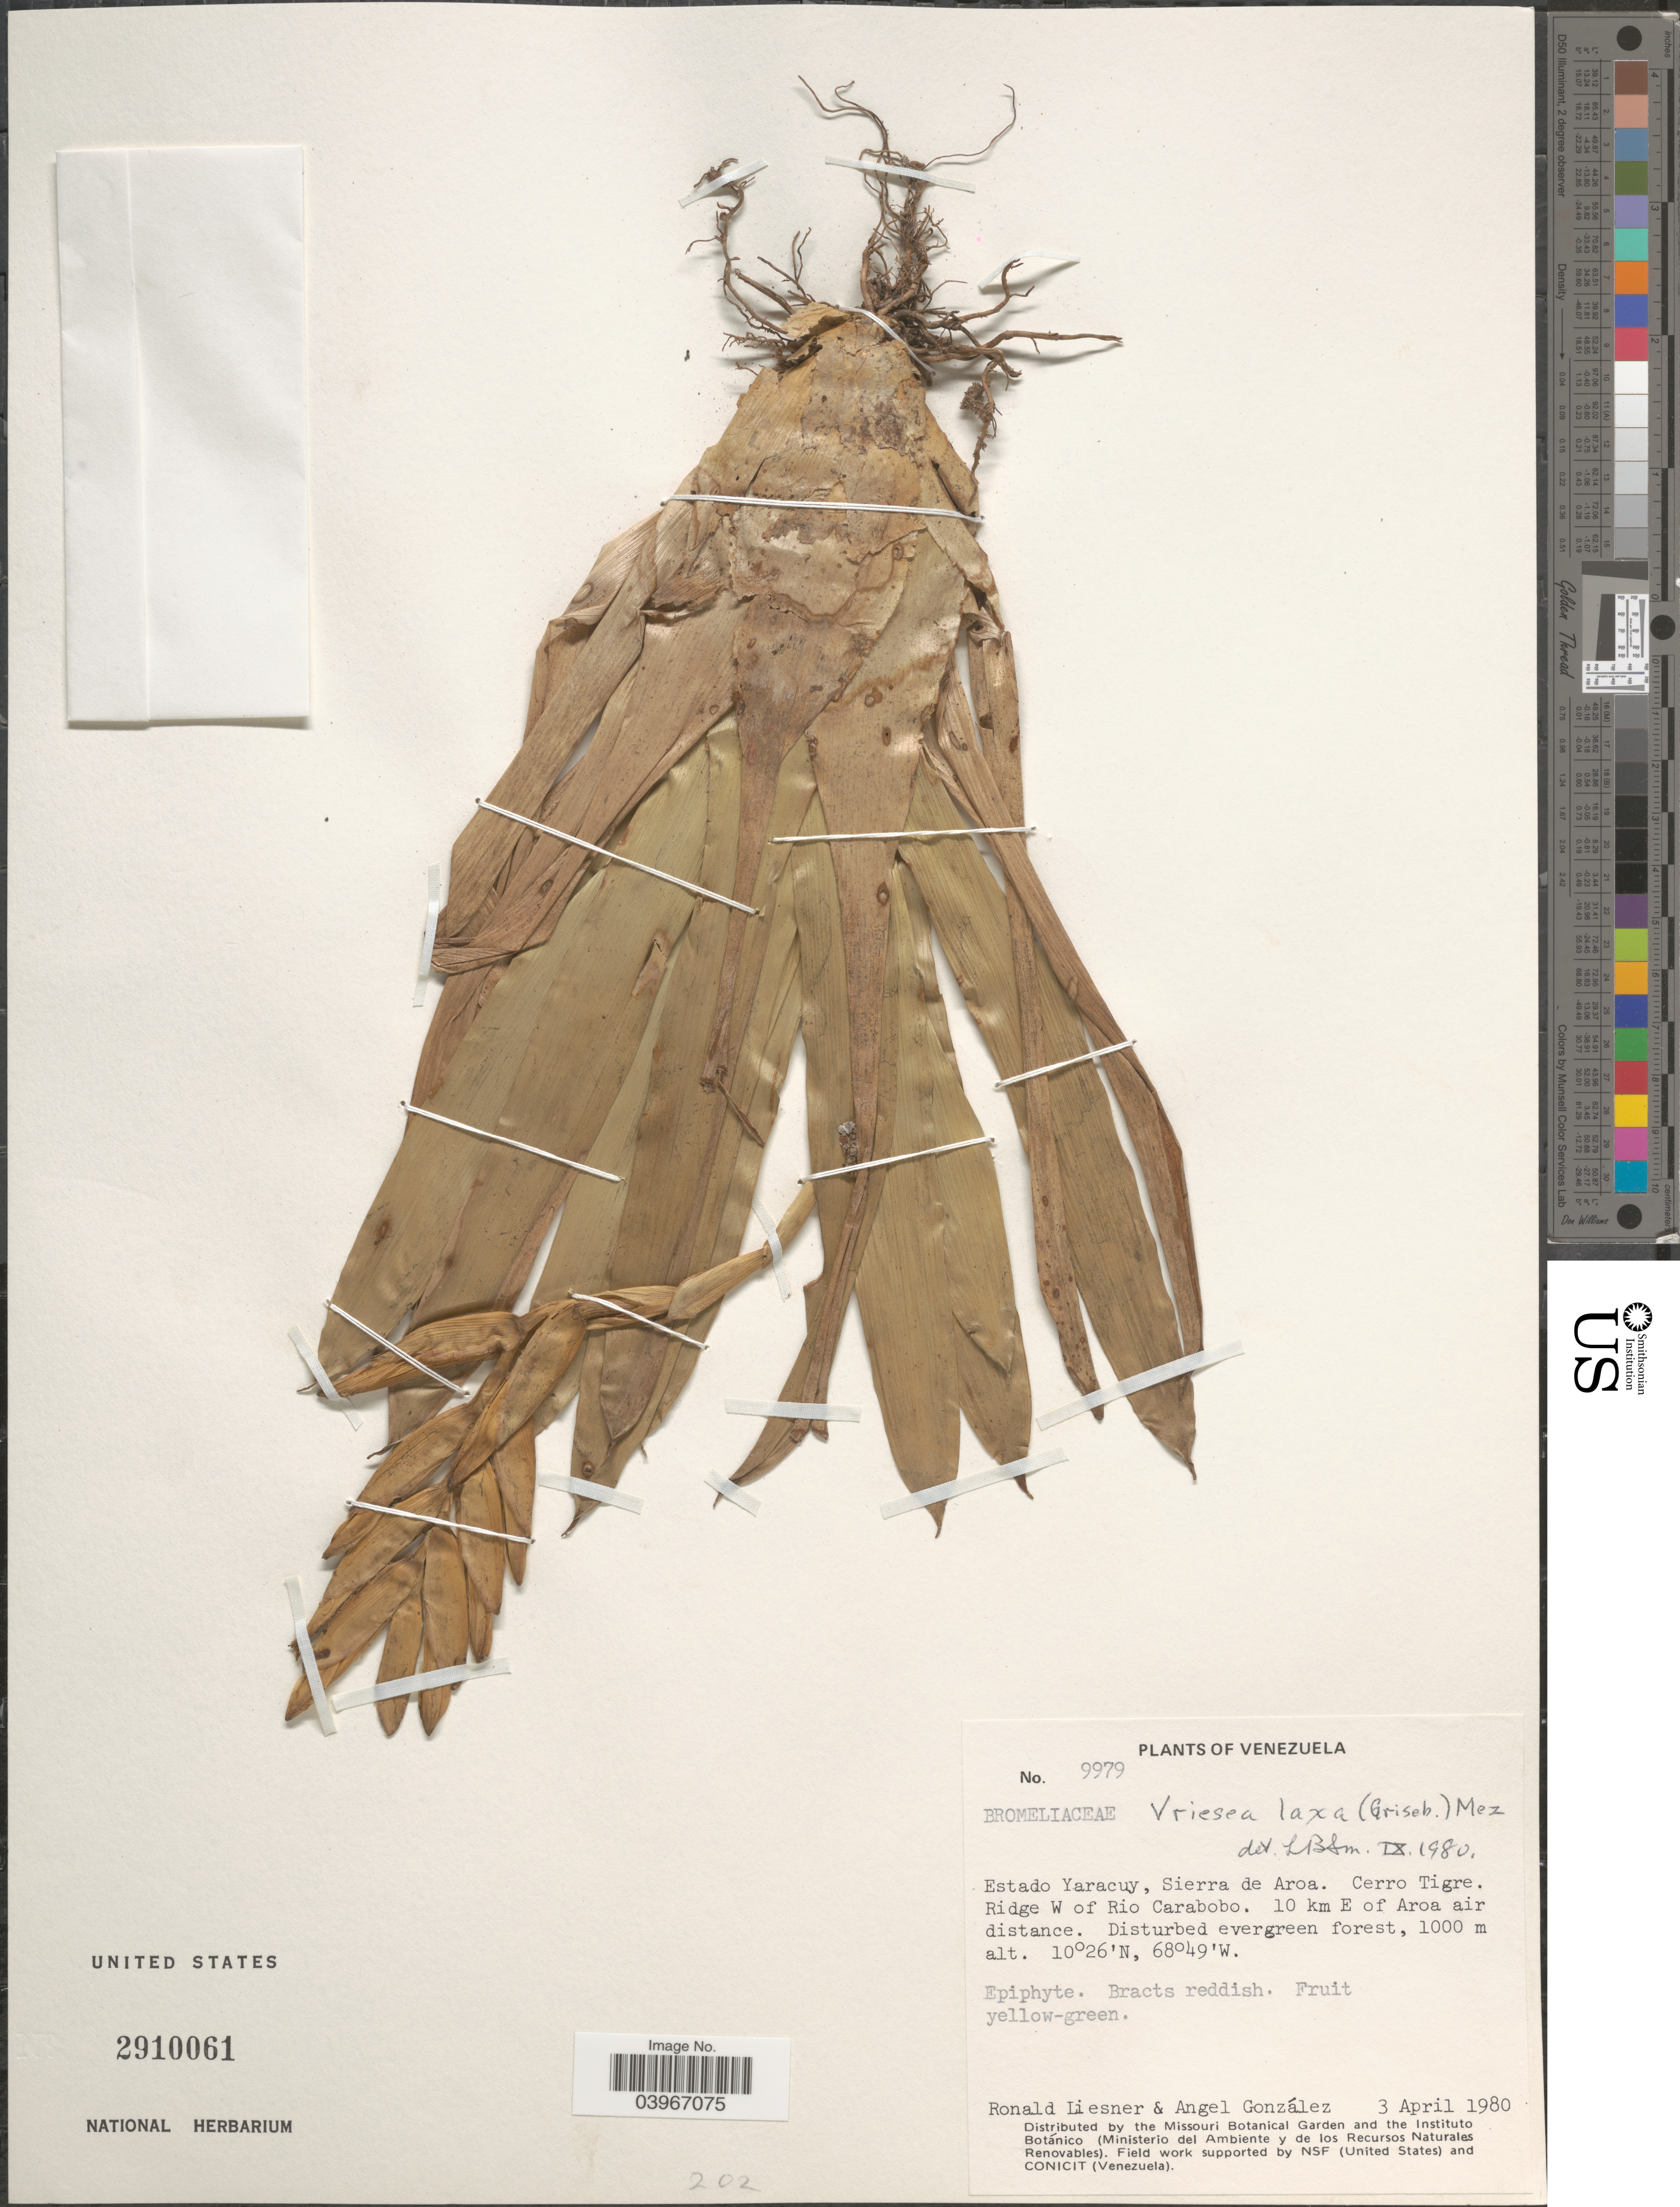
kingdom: Plantae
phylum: Tracheophyta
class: Liliopsida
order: Poales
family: Bromeliaceae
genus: Vriesea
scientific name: Vriesea laxa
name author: Mez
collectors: R. L. Liesner & A. C. González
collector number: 9979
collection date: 1980-04-03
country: Venezuela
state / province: Yaracuy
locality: Sierra de Aroa. Cerro Tigre. Ridge W of Rio Carabobo. 10 km E of Aroa air distance.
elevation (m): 1000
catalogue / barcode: US 2910061